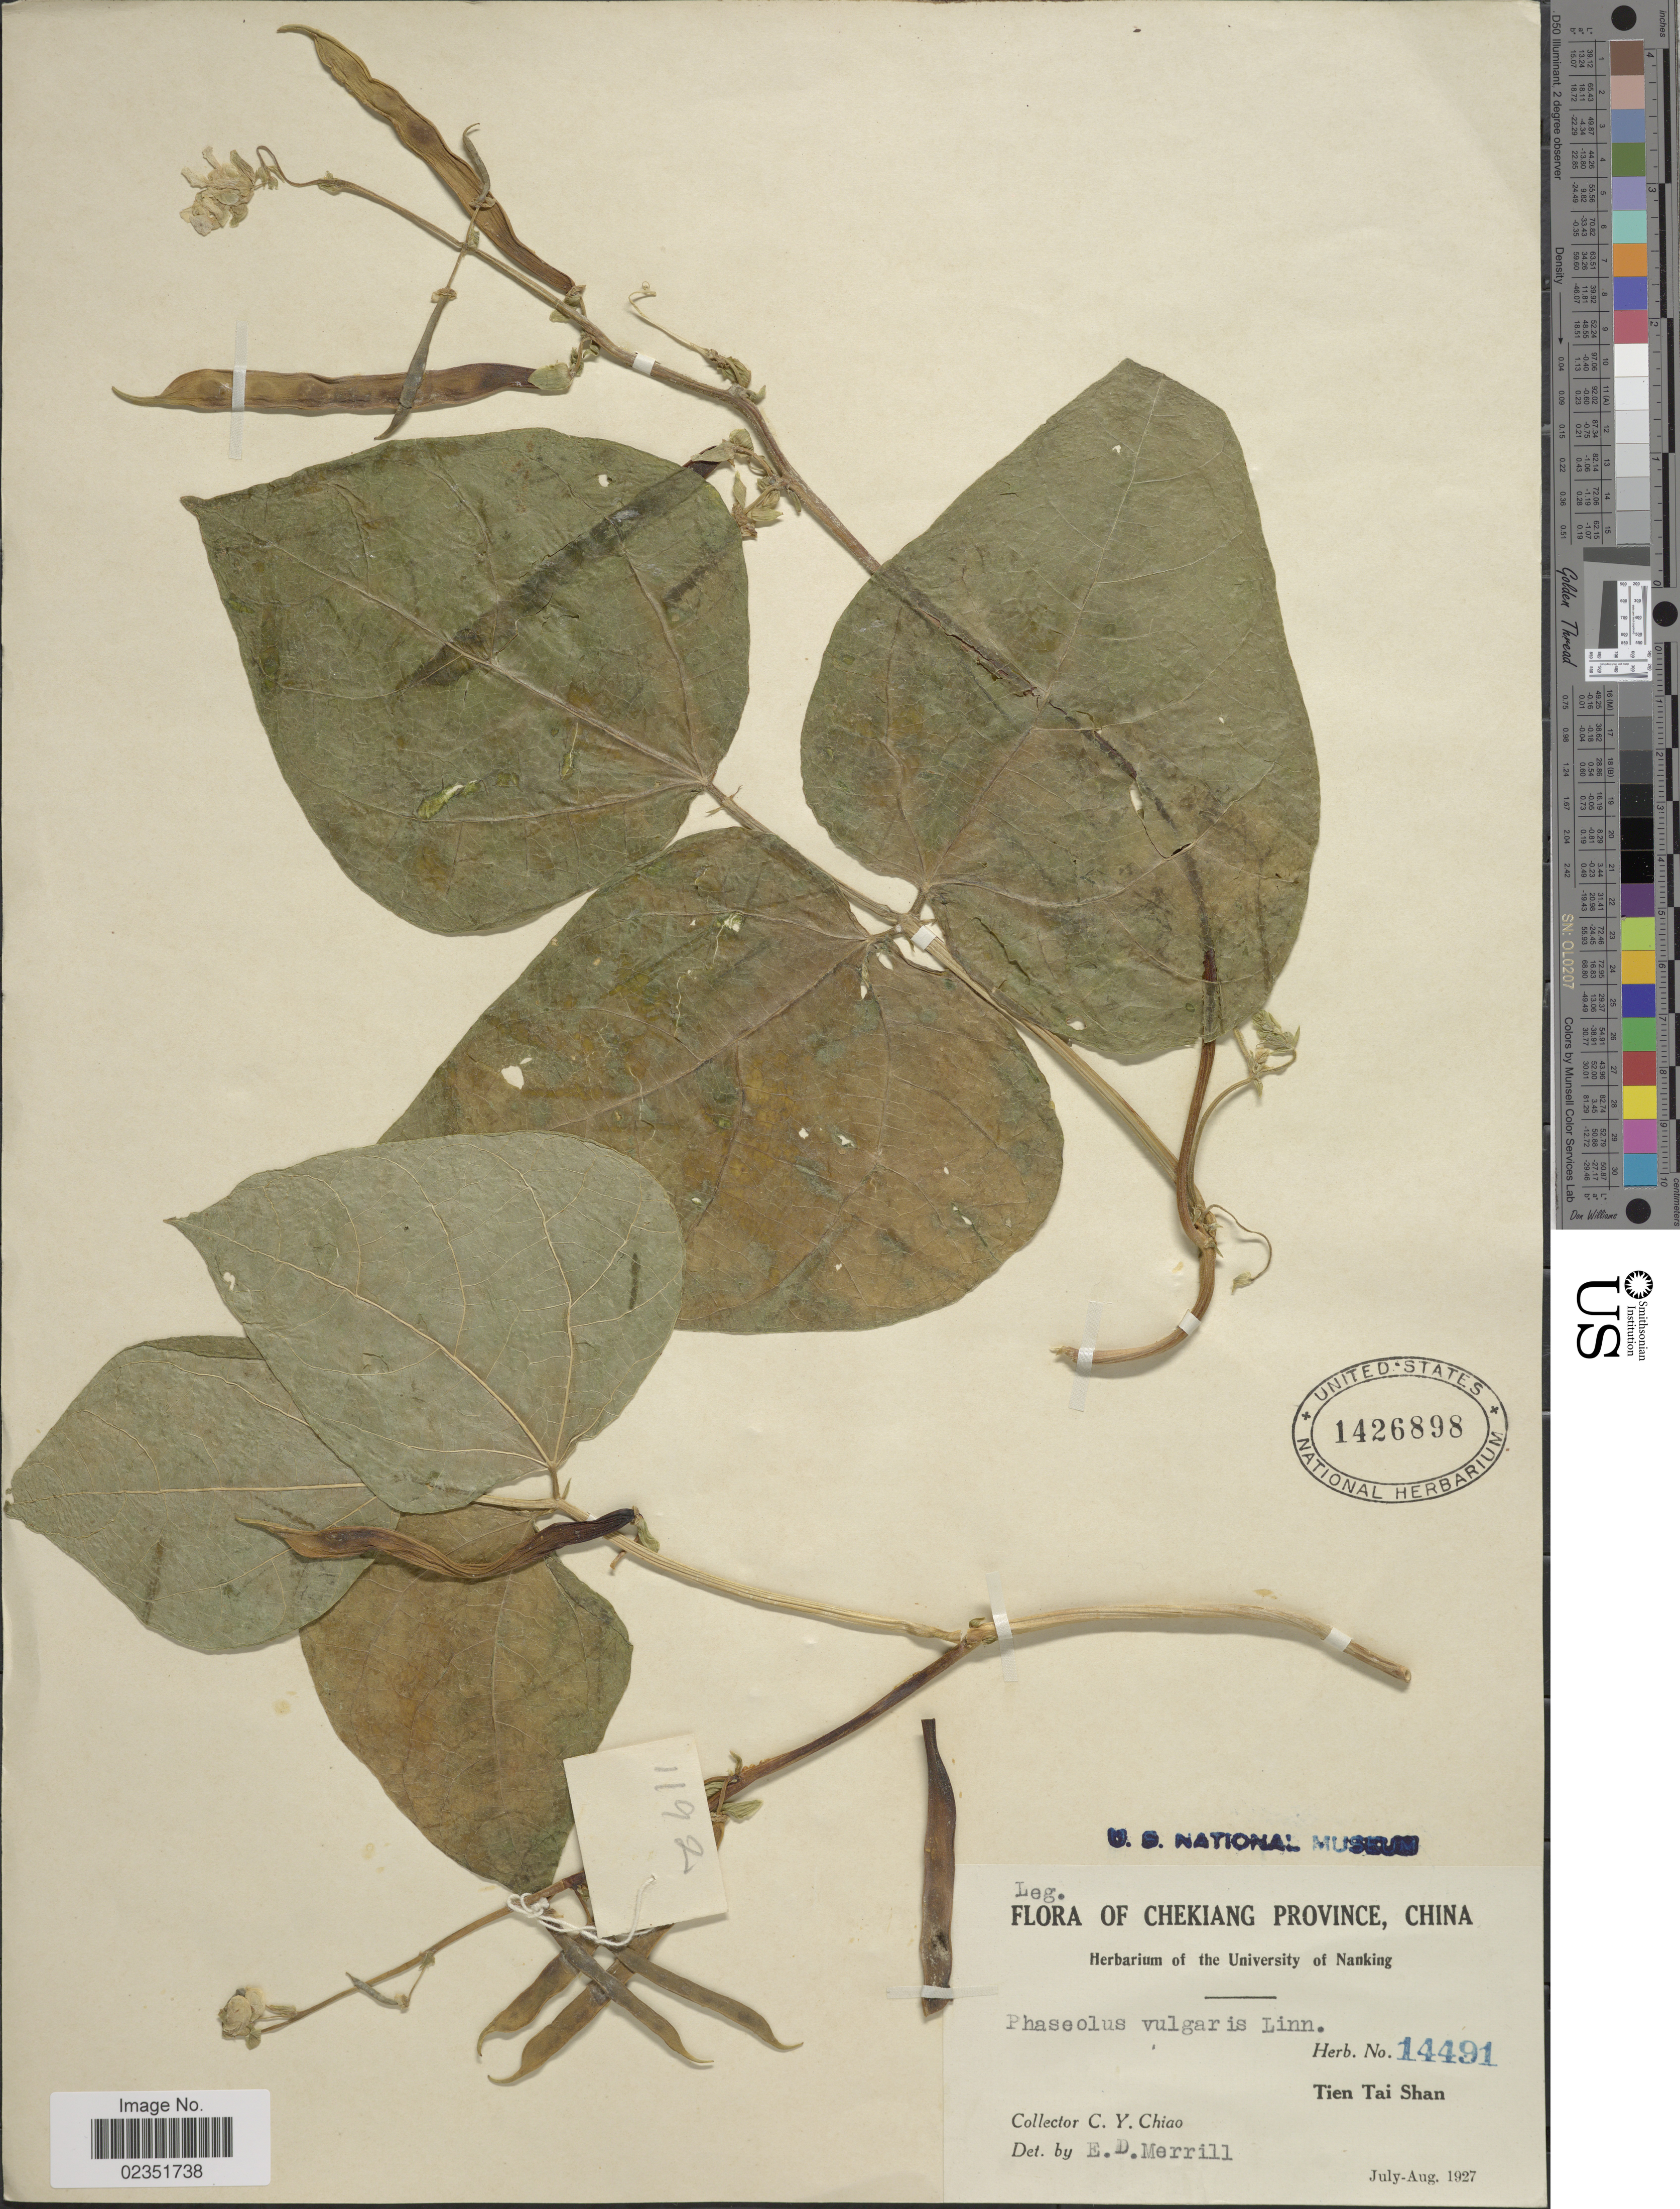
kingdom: Plantae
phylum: Tracheophyta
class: Magnoliopsida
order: Fabales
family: Fabaceae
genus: Phaseolus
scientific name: Phaseolus vulgaris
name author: L.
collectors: C. Y. Chiao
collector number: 14491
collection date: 1927-07/1927-08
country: China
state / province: Zhejiang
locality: Chekiang Province, Tien Tai Shan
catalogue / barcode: US 1426898